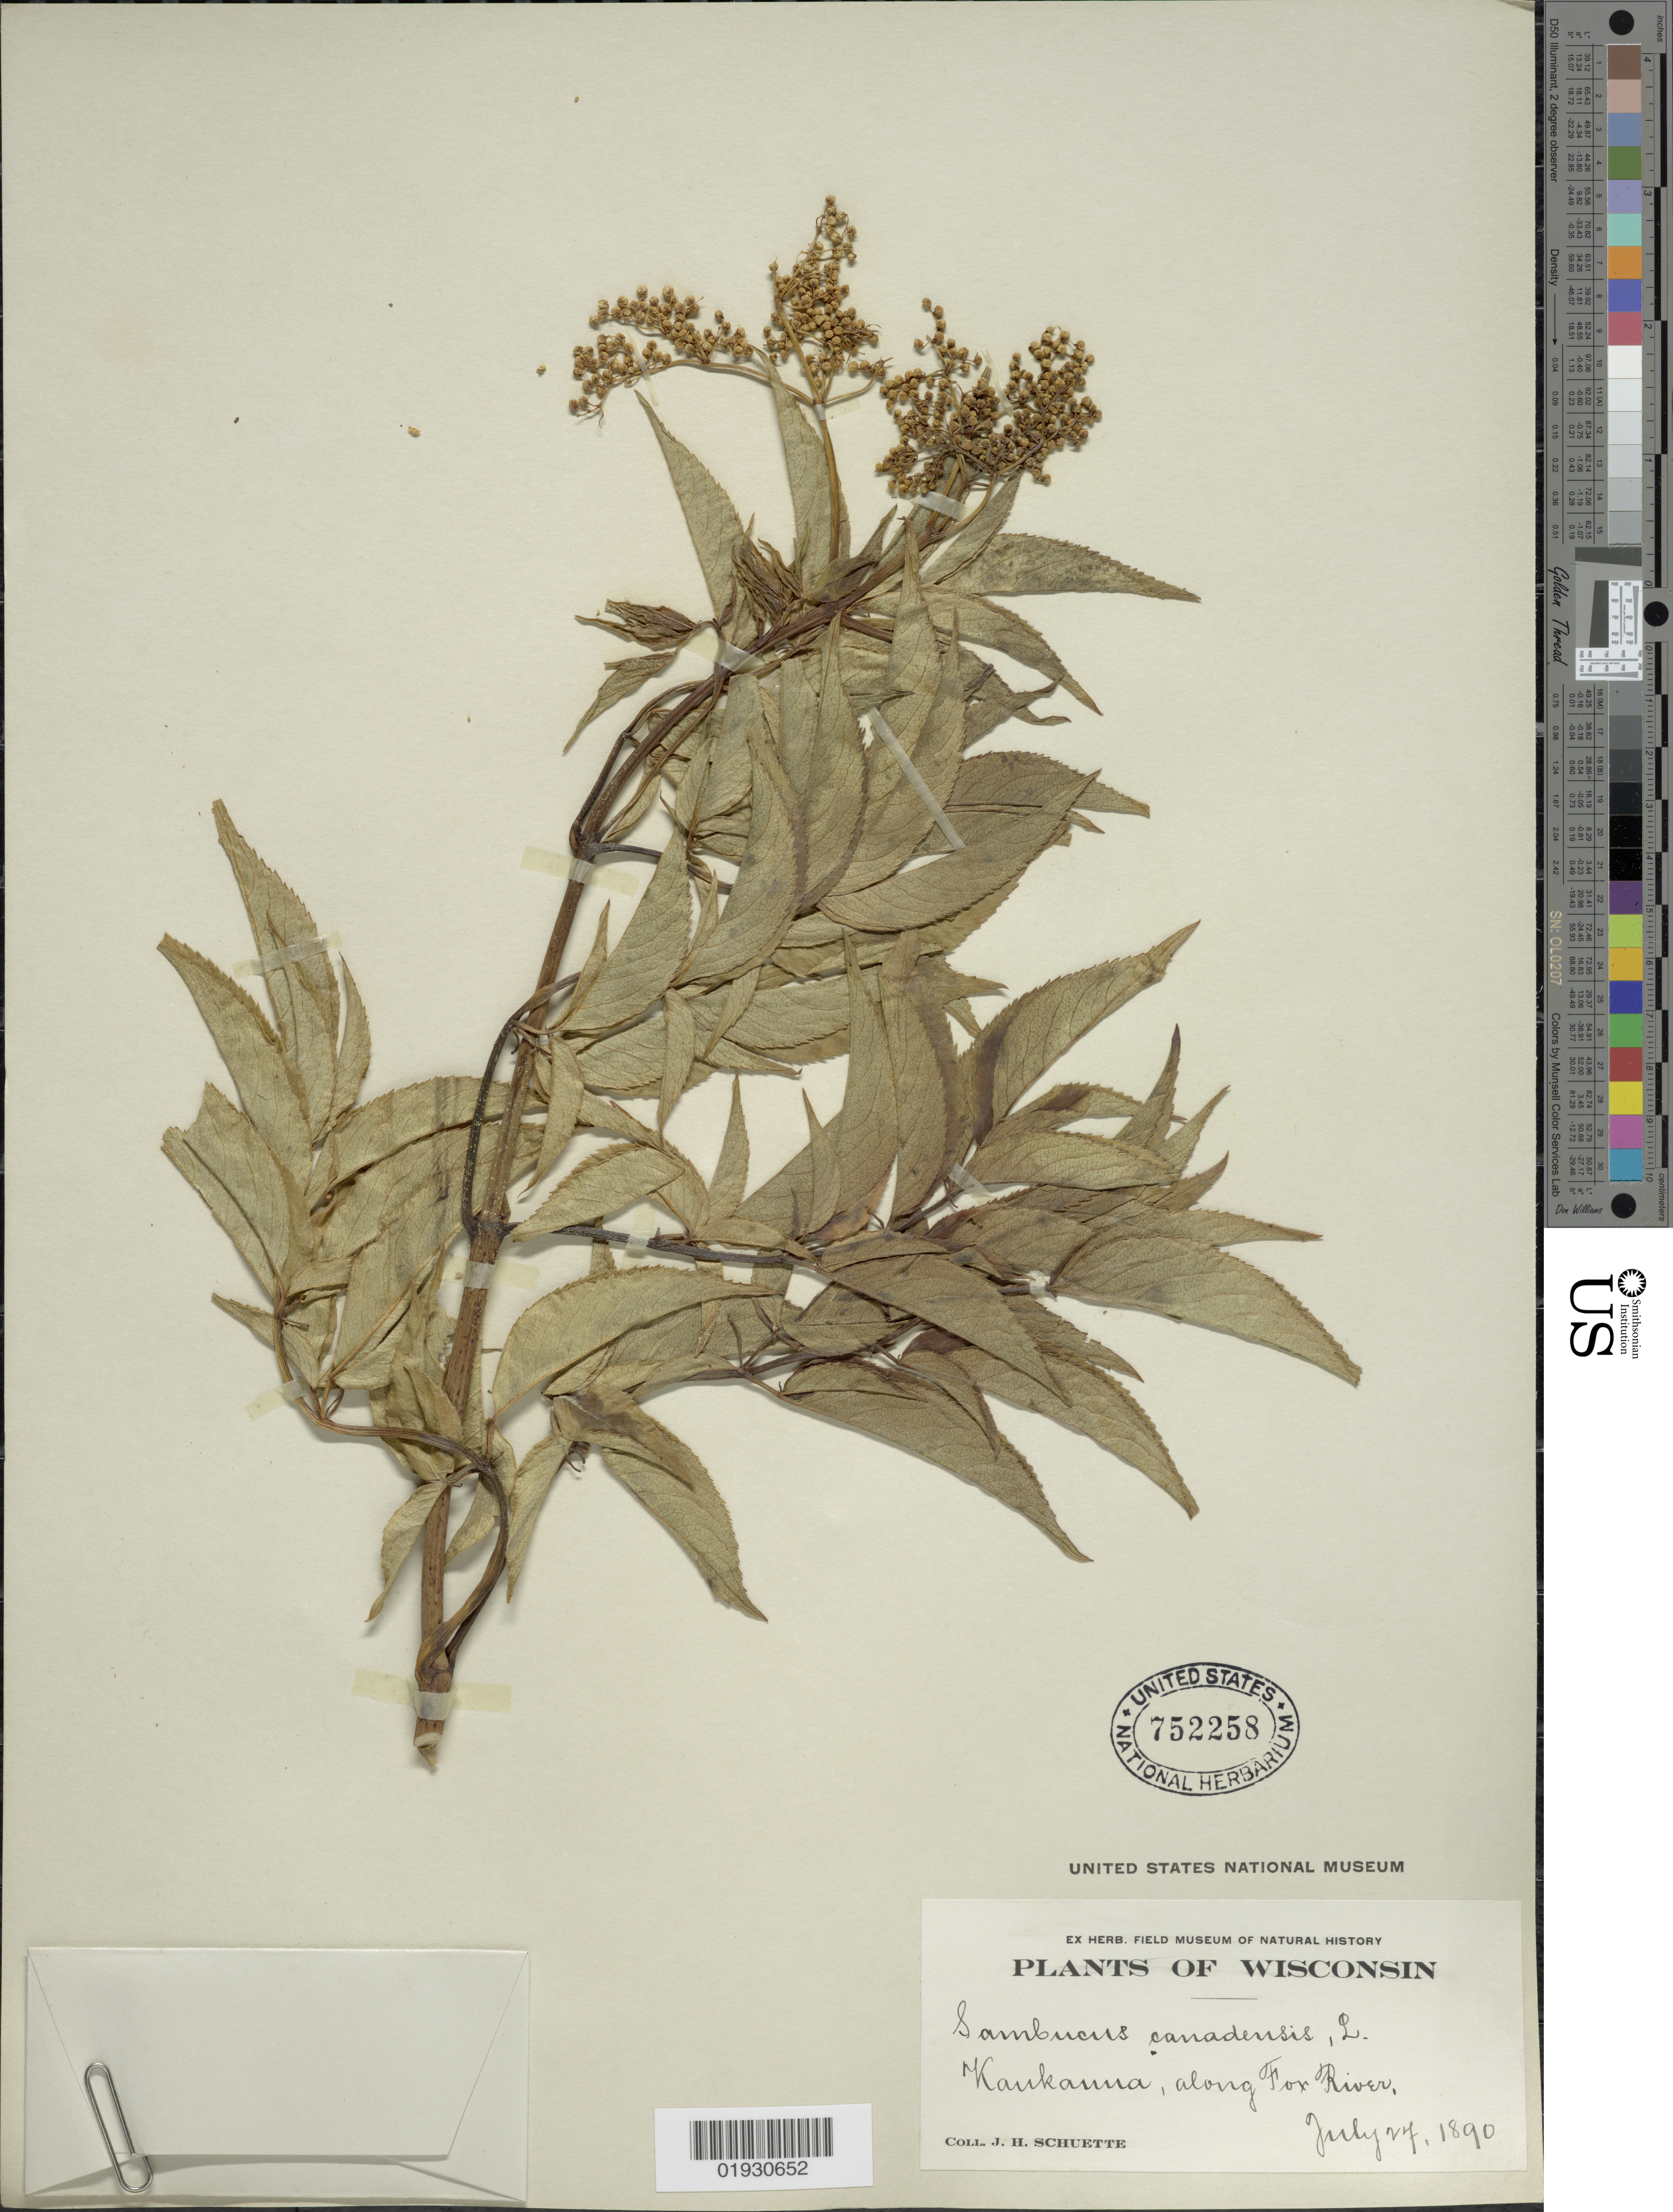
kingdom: Plantae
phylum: Tracheophyta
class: Magnoliopsida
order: Dipsacales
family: Viburnaceae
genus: Sambucus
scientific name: Sambucus canadensis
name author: L.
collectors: J. H. Schuette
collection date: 1890-07-27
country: United States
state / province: Wisconsin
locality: Kankanna, along Fox River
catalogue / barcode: US 752258